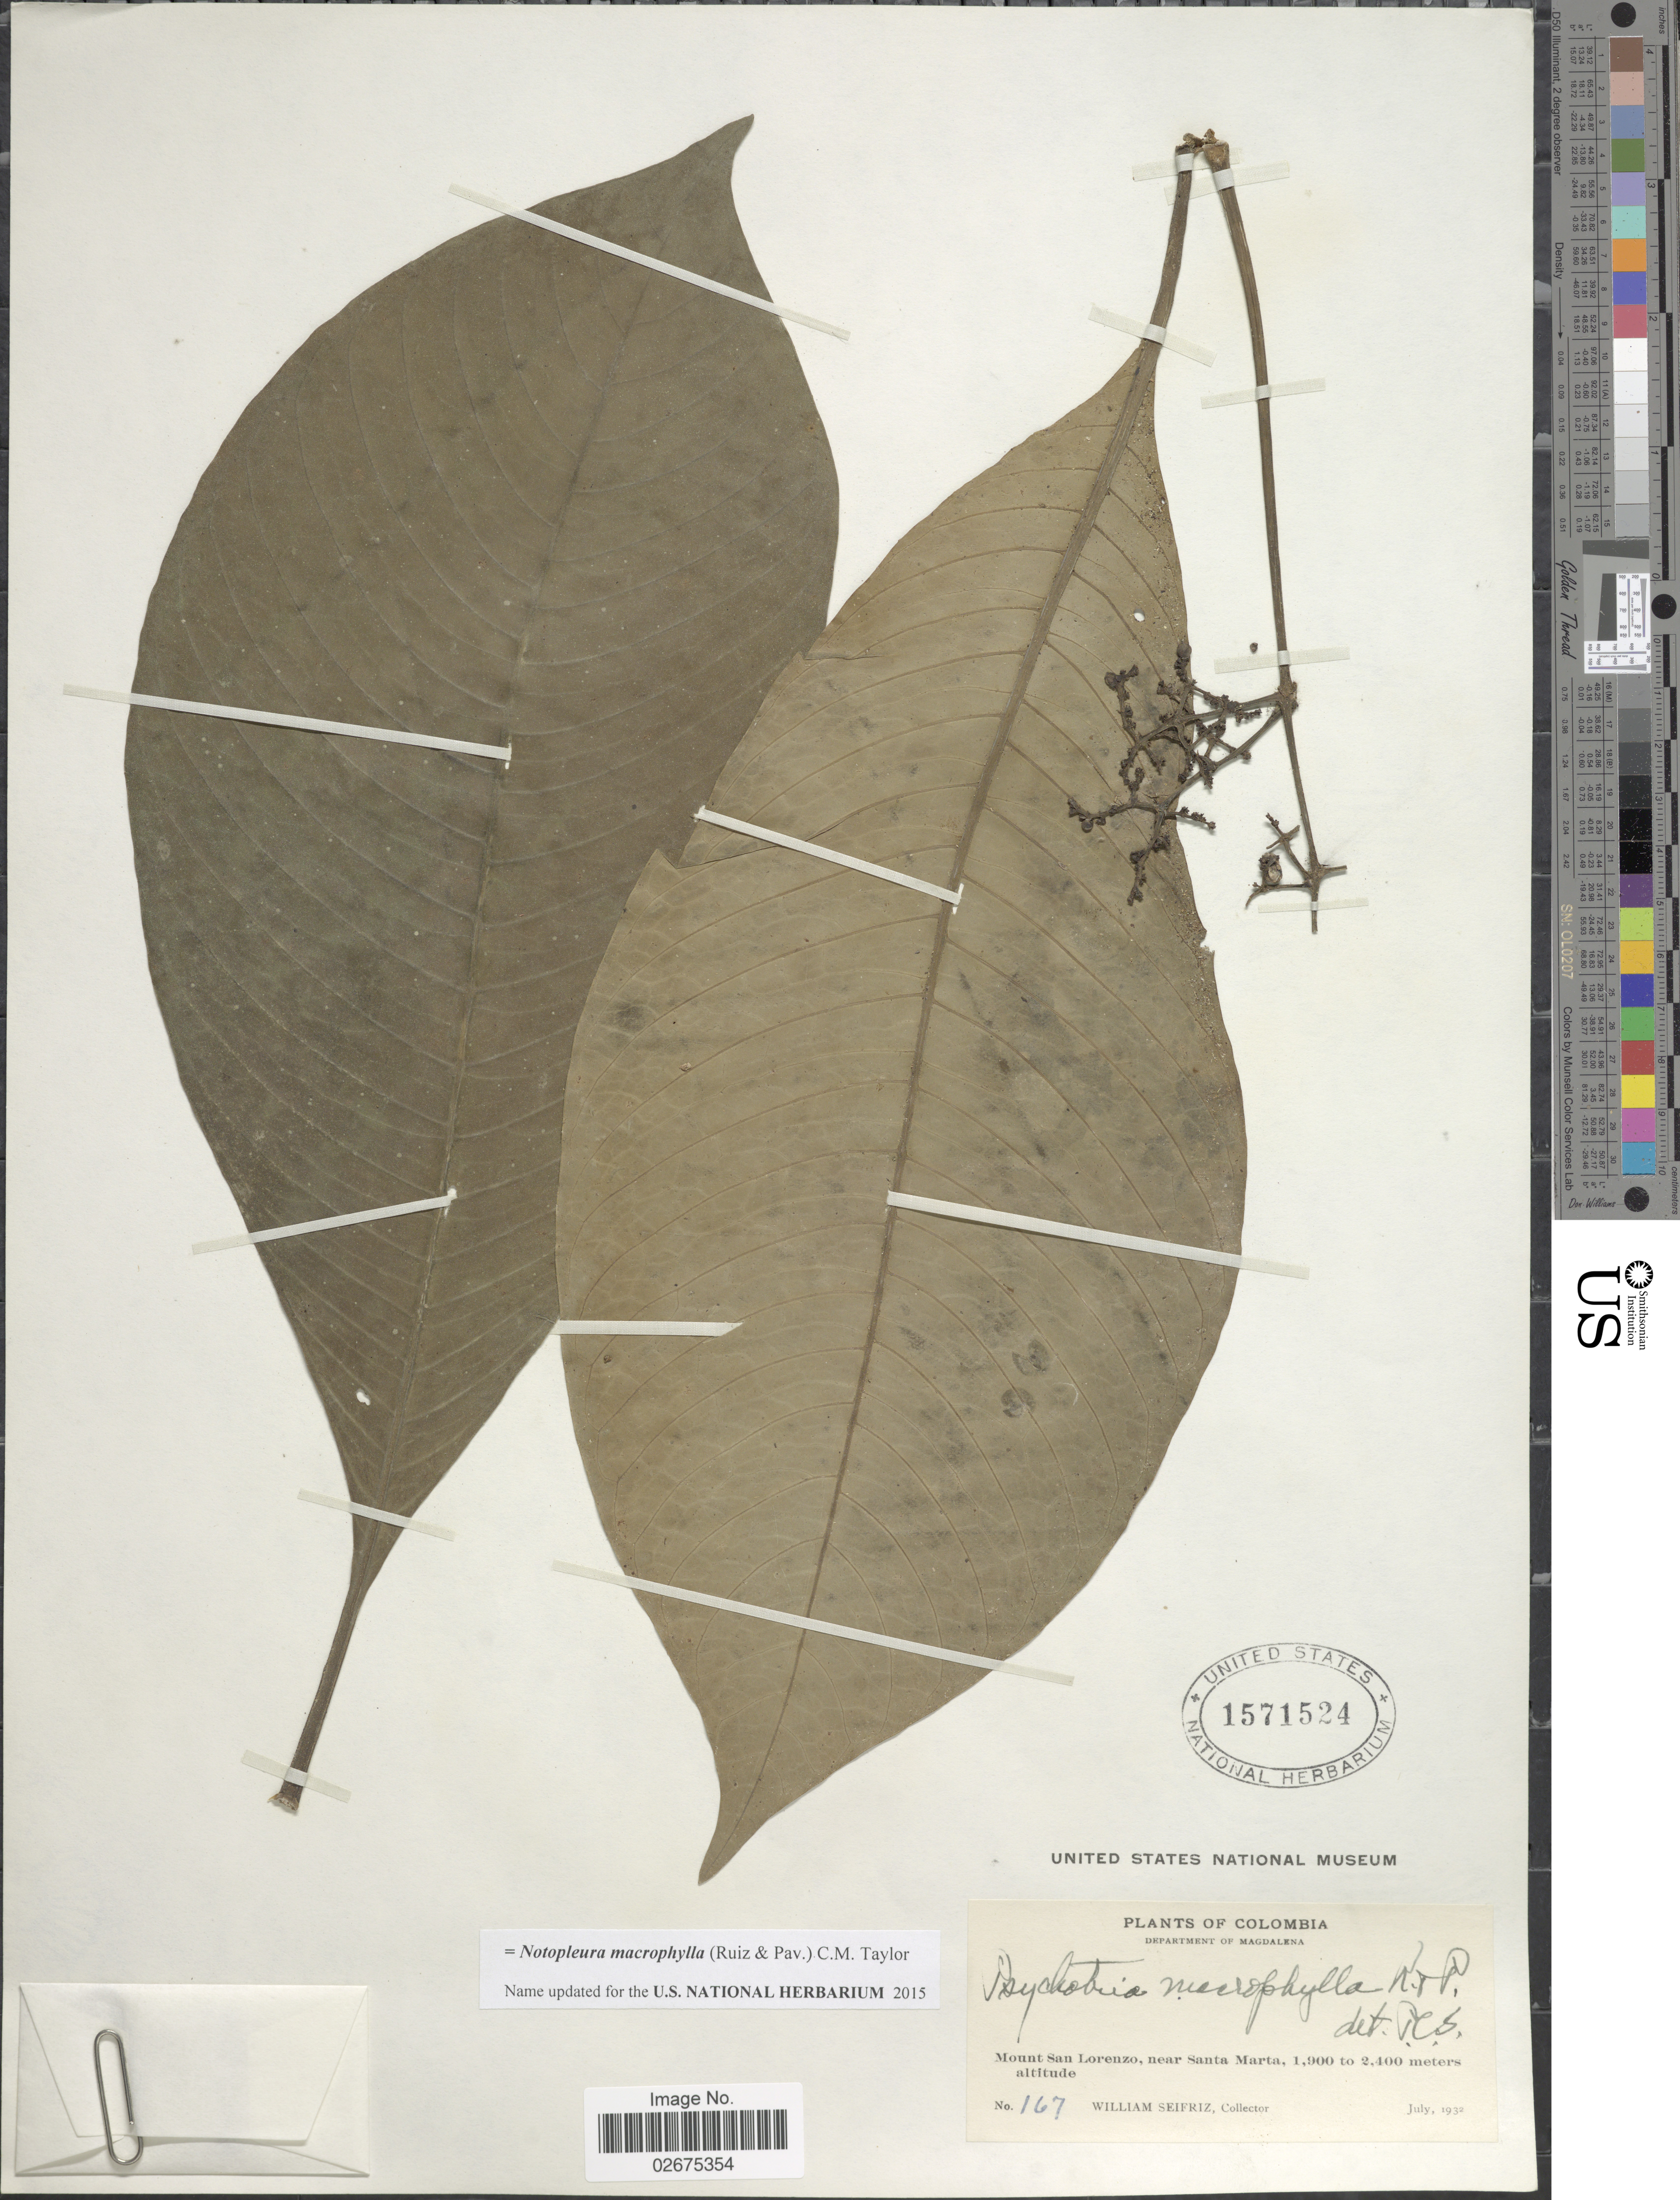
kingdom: Plantae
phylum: Tracheophyta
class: Magnoliopsida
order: Gentianales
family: Rubiaceae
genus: Notopleura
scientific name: Notopleura macrophylla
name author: (Ruiz & Pav.) C.M. Taylor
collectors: W. Seifriz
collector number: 167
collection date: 1932-07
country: Colombia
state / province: Magdalena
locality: Department of Magdalena, Mount San Lorenzo, near Santa Marta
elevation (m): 1900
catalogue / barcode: US 1571524